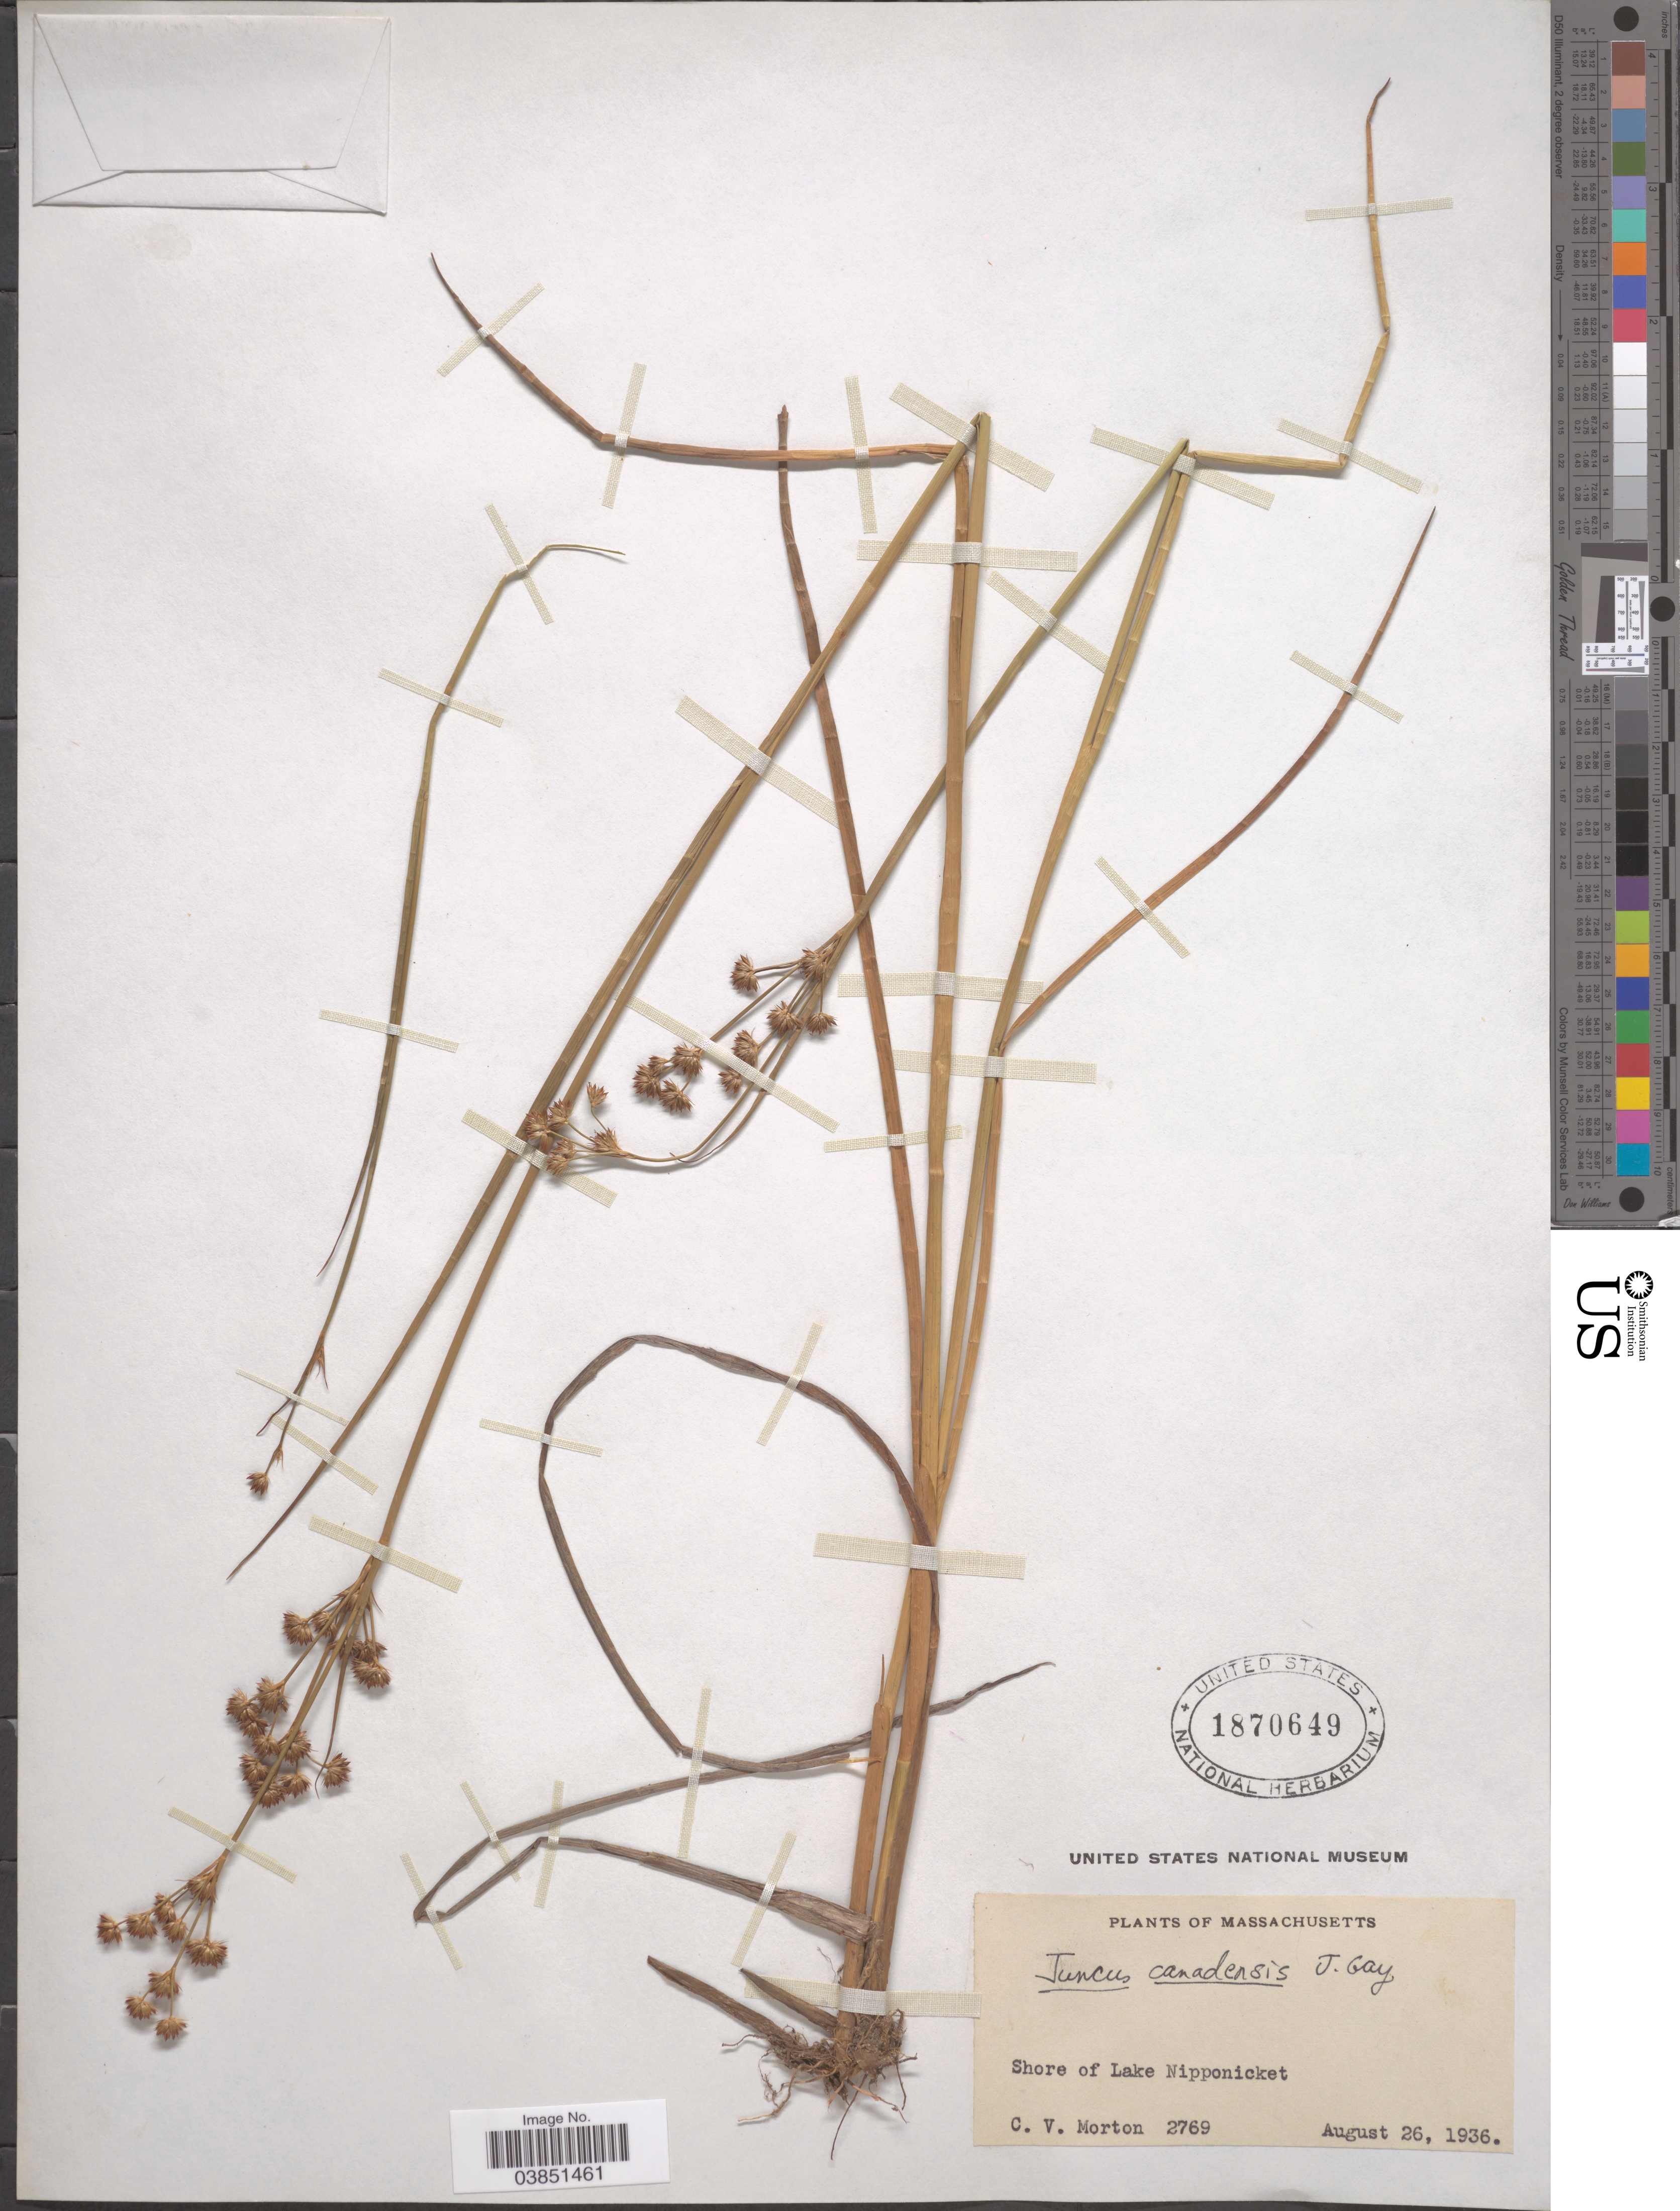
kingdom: Plantae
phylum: Tracheophyta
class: Liliopsida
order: Poales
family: Juncaceae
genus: Juncus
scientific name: Juncus canadensis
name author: J. Gay ex Laharpe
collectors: C. V. Morton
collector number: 2769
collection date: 1936-08-26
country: United States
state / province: Massachusetts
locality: Shore of Lake Nipponicket.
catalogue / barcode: US 1870649